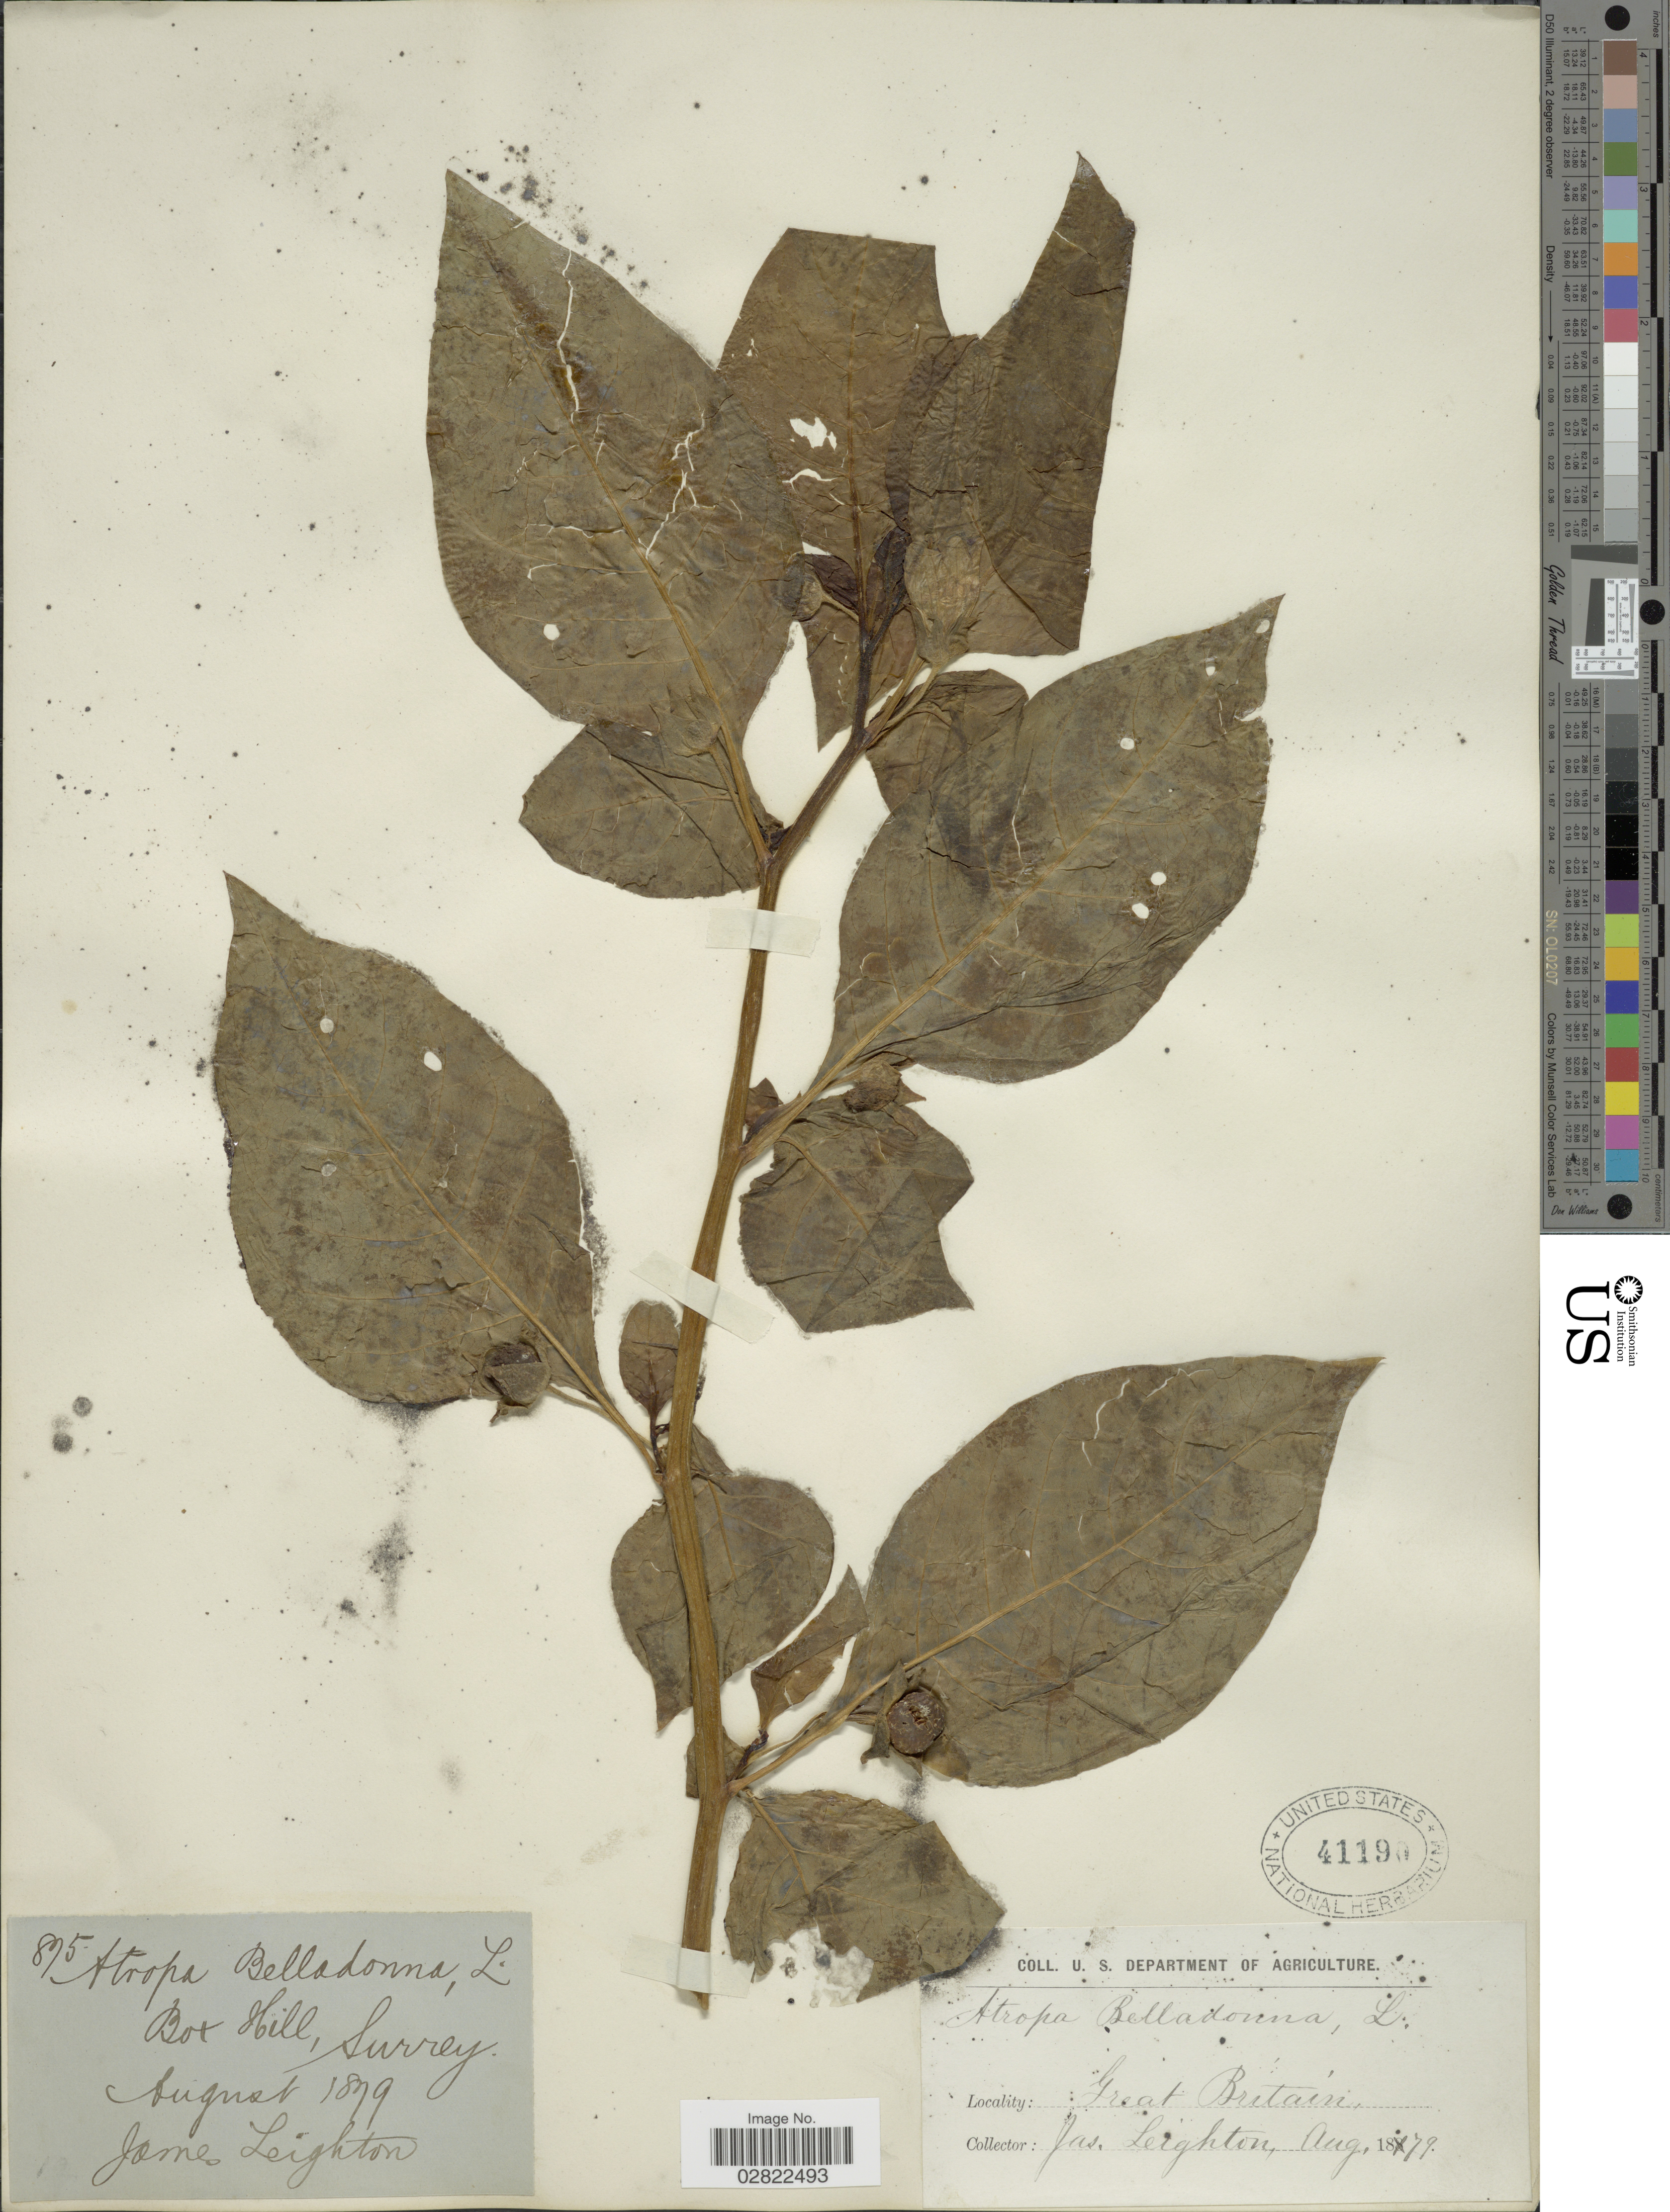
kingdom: Plantae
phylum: Tracheophyta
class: Magnoliopsida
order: Solanales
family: Solanaceae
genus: Atropa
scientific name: Atropa belladonna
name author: L.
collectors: J. Leighton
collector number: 875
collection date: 1879-08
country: United Kingdom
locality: Bot Hill, Surrey, Great Britain.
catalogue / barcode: US 41190